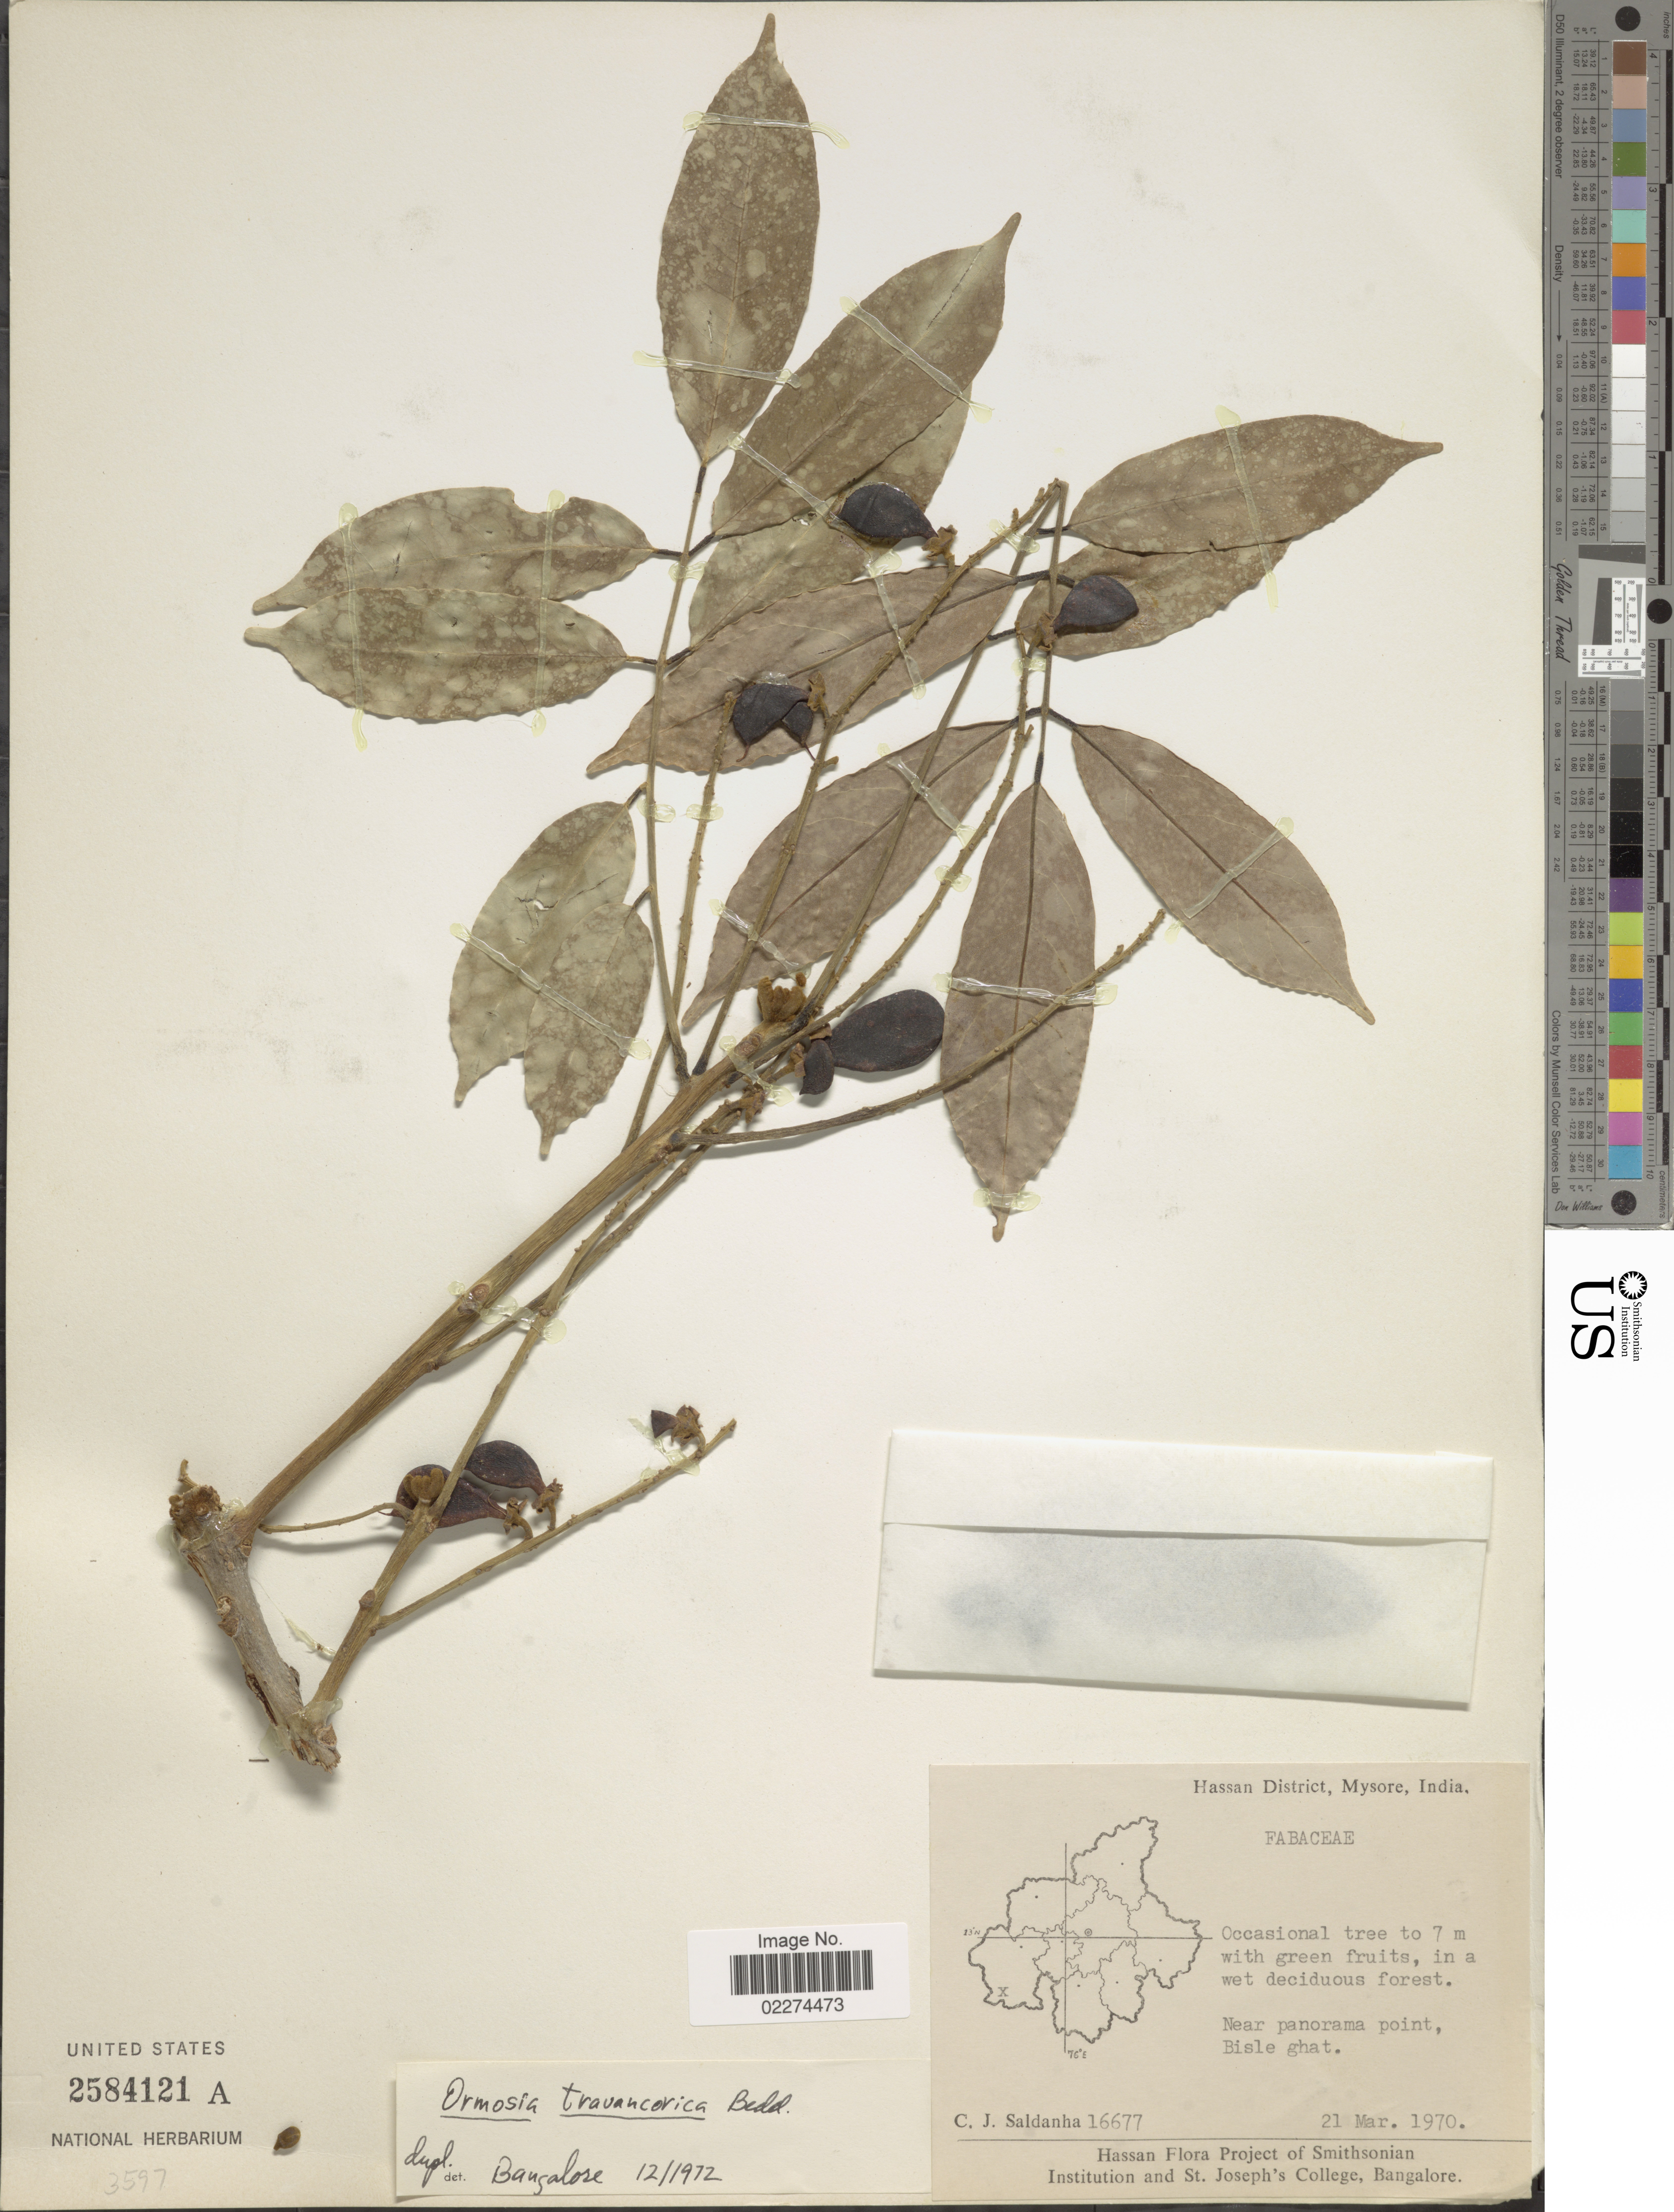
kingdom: Plantae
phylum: Tracheophyta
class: Magnoliopsida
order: Fabales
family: Fabaceae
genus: Ormosia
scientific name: Ormosia travancorica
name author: Bedd.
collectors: C. J. Saldanha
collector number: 16677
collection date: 1970-03-21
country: India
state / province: Karnataka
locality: Hassan District, Mysore, India, Near panorama point, Bisle ghat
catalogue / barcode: US 2584121A